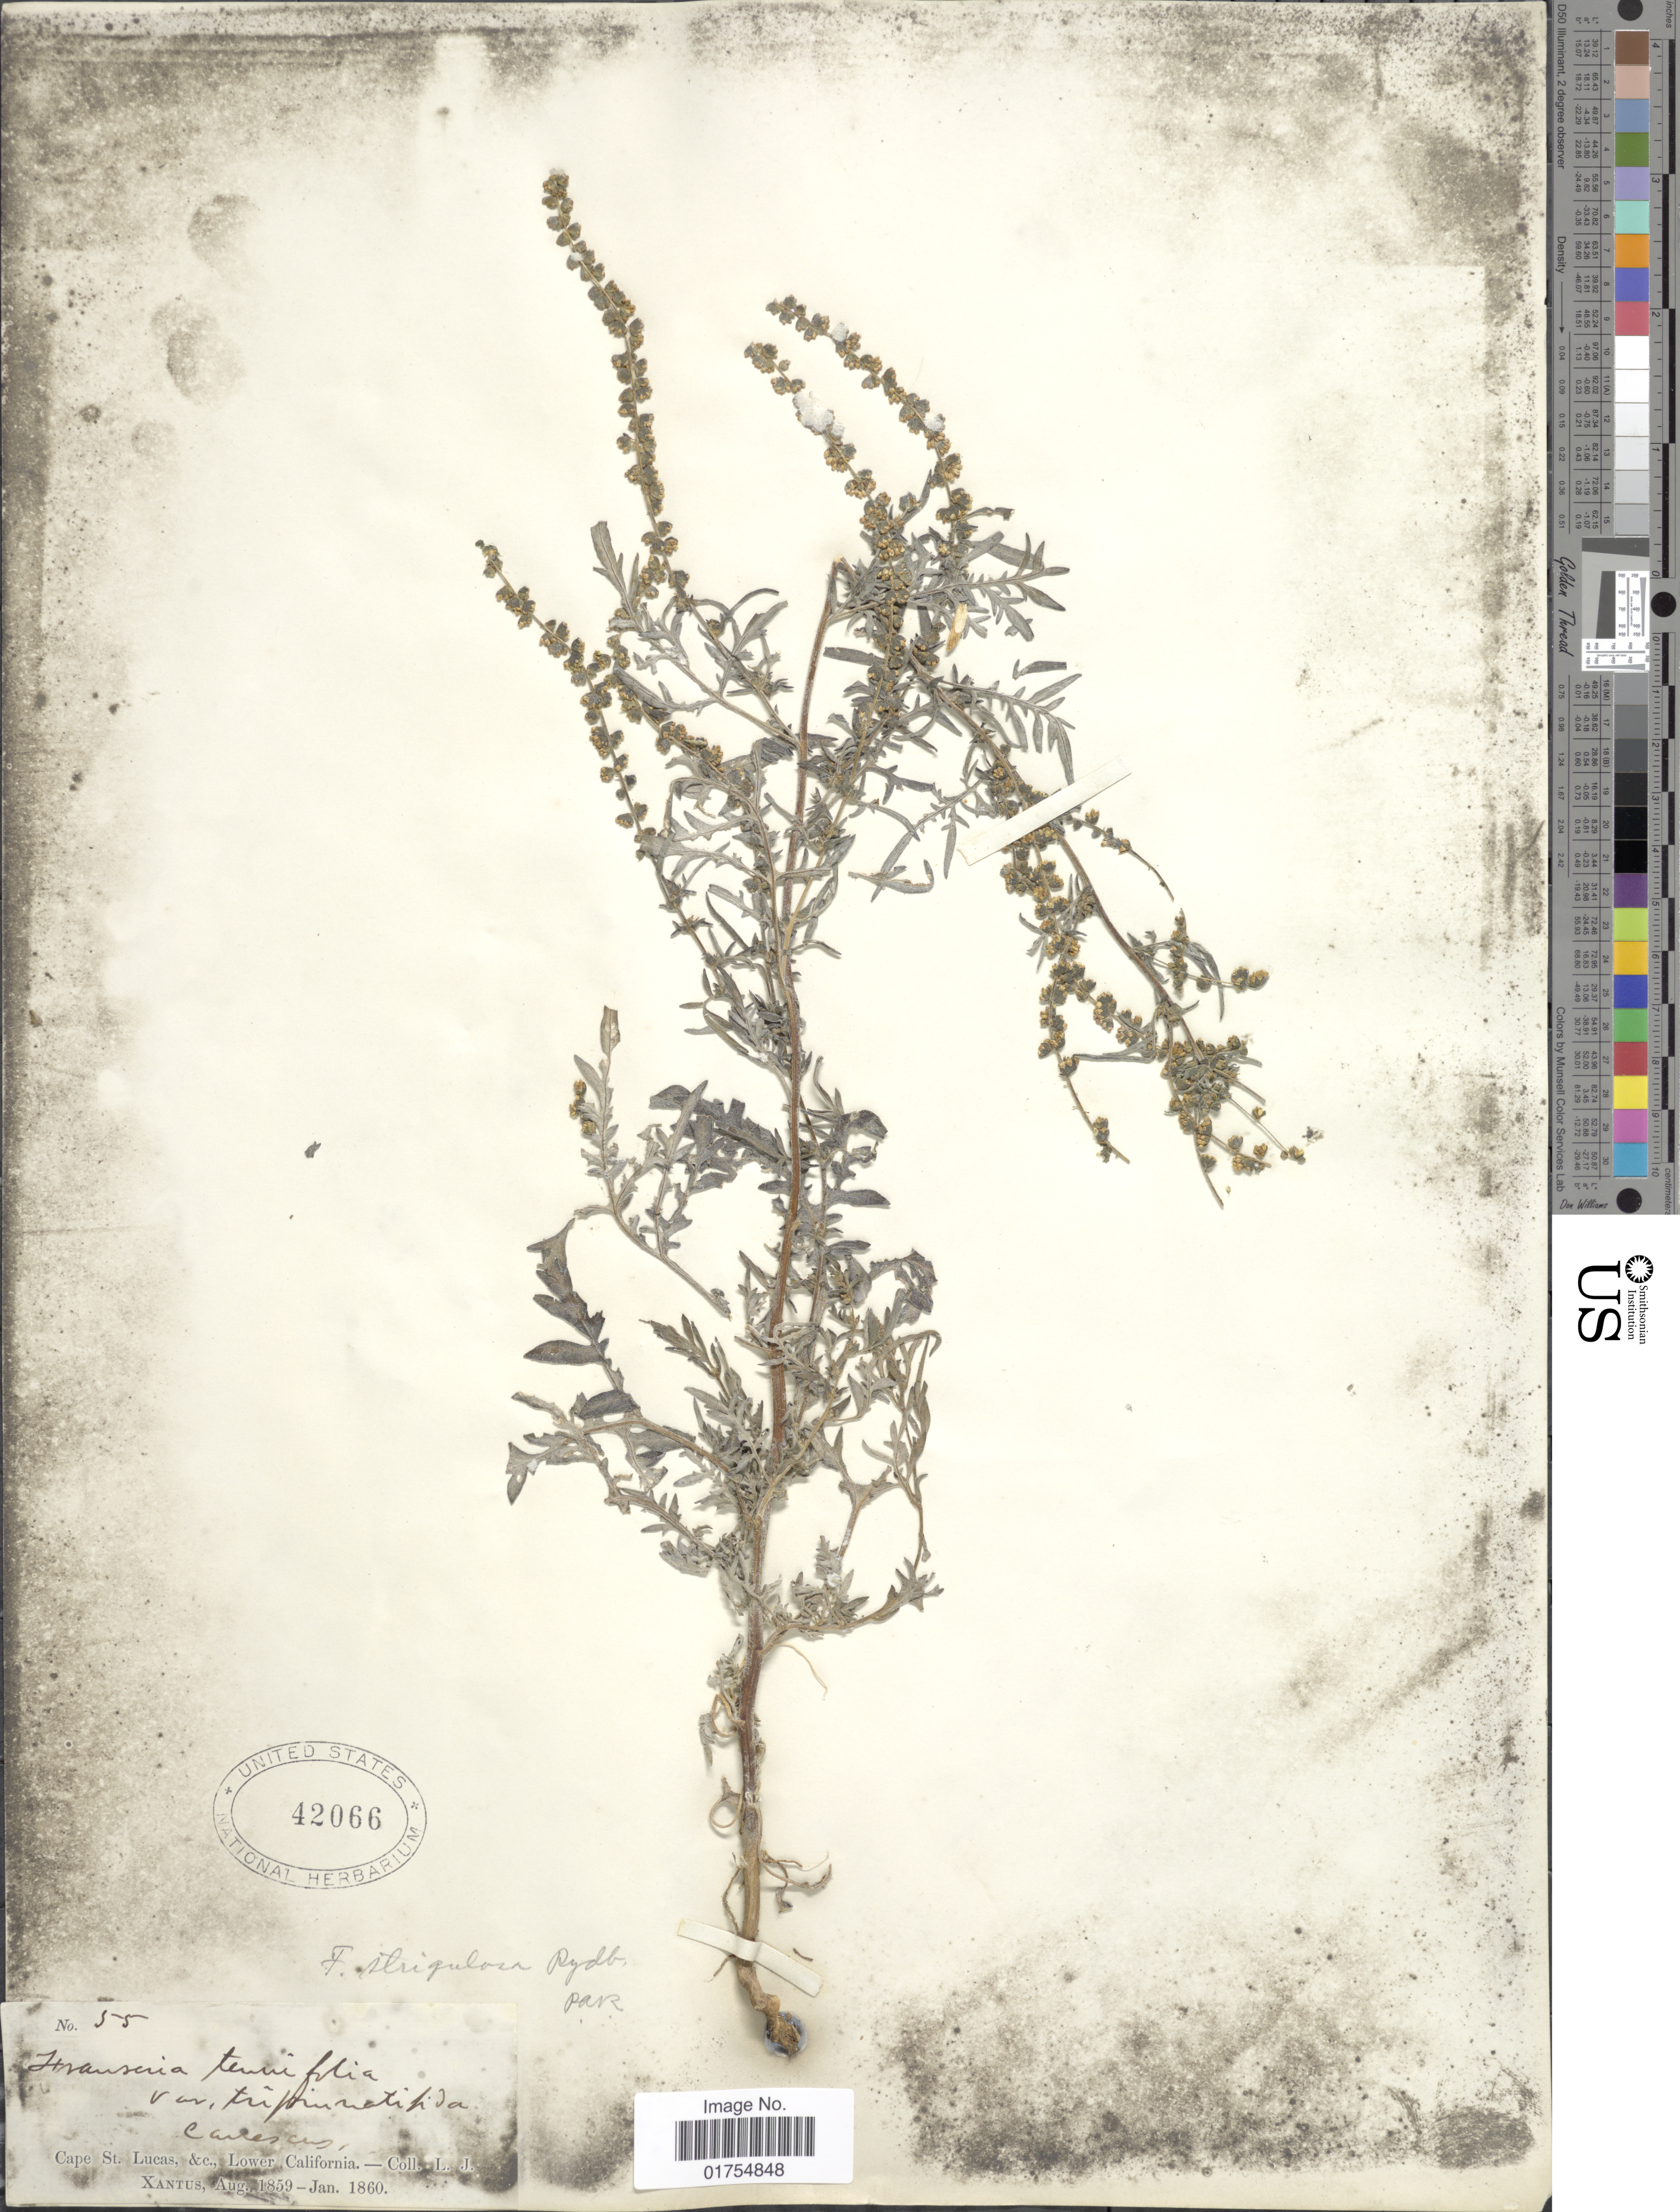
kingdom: Plantae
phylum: Tracheophyta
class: Magnoliopsida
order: Asterales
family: Asteraceae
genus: Franseria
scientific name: Franseria confertiflora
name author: (DC.) Rydb.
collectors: L. J. Xantus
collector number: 55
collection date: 1859-08/1860-01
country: Mexico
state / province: Baja California Sur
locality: Cape St. Lucas & c/ Lower California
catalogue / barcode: US 42066